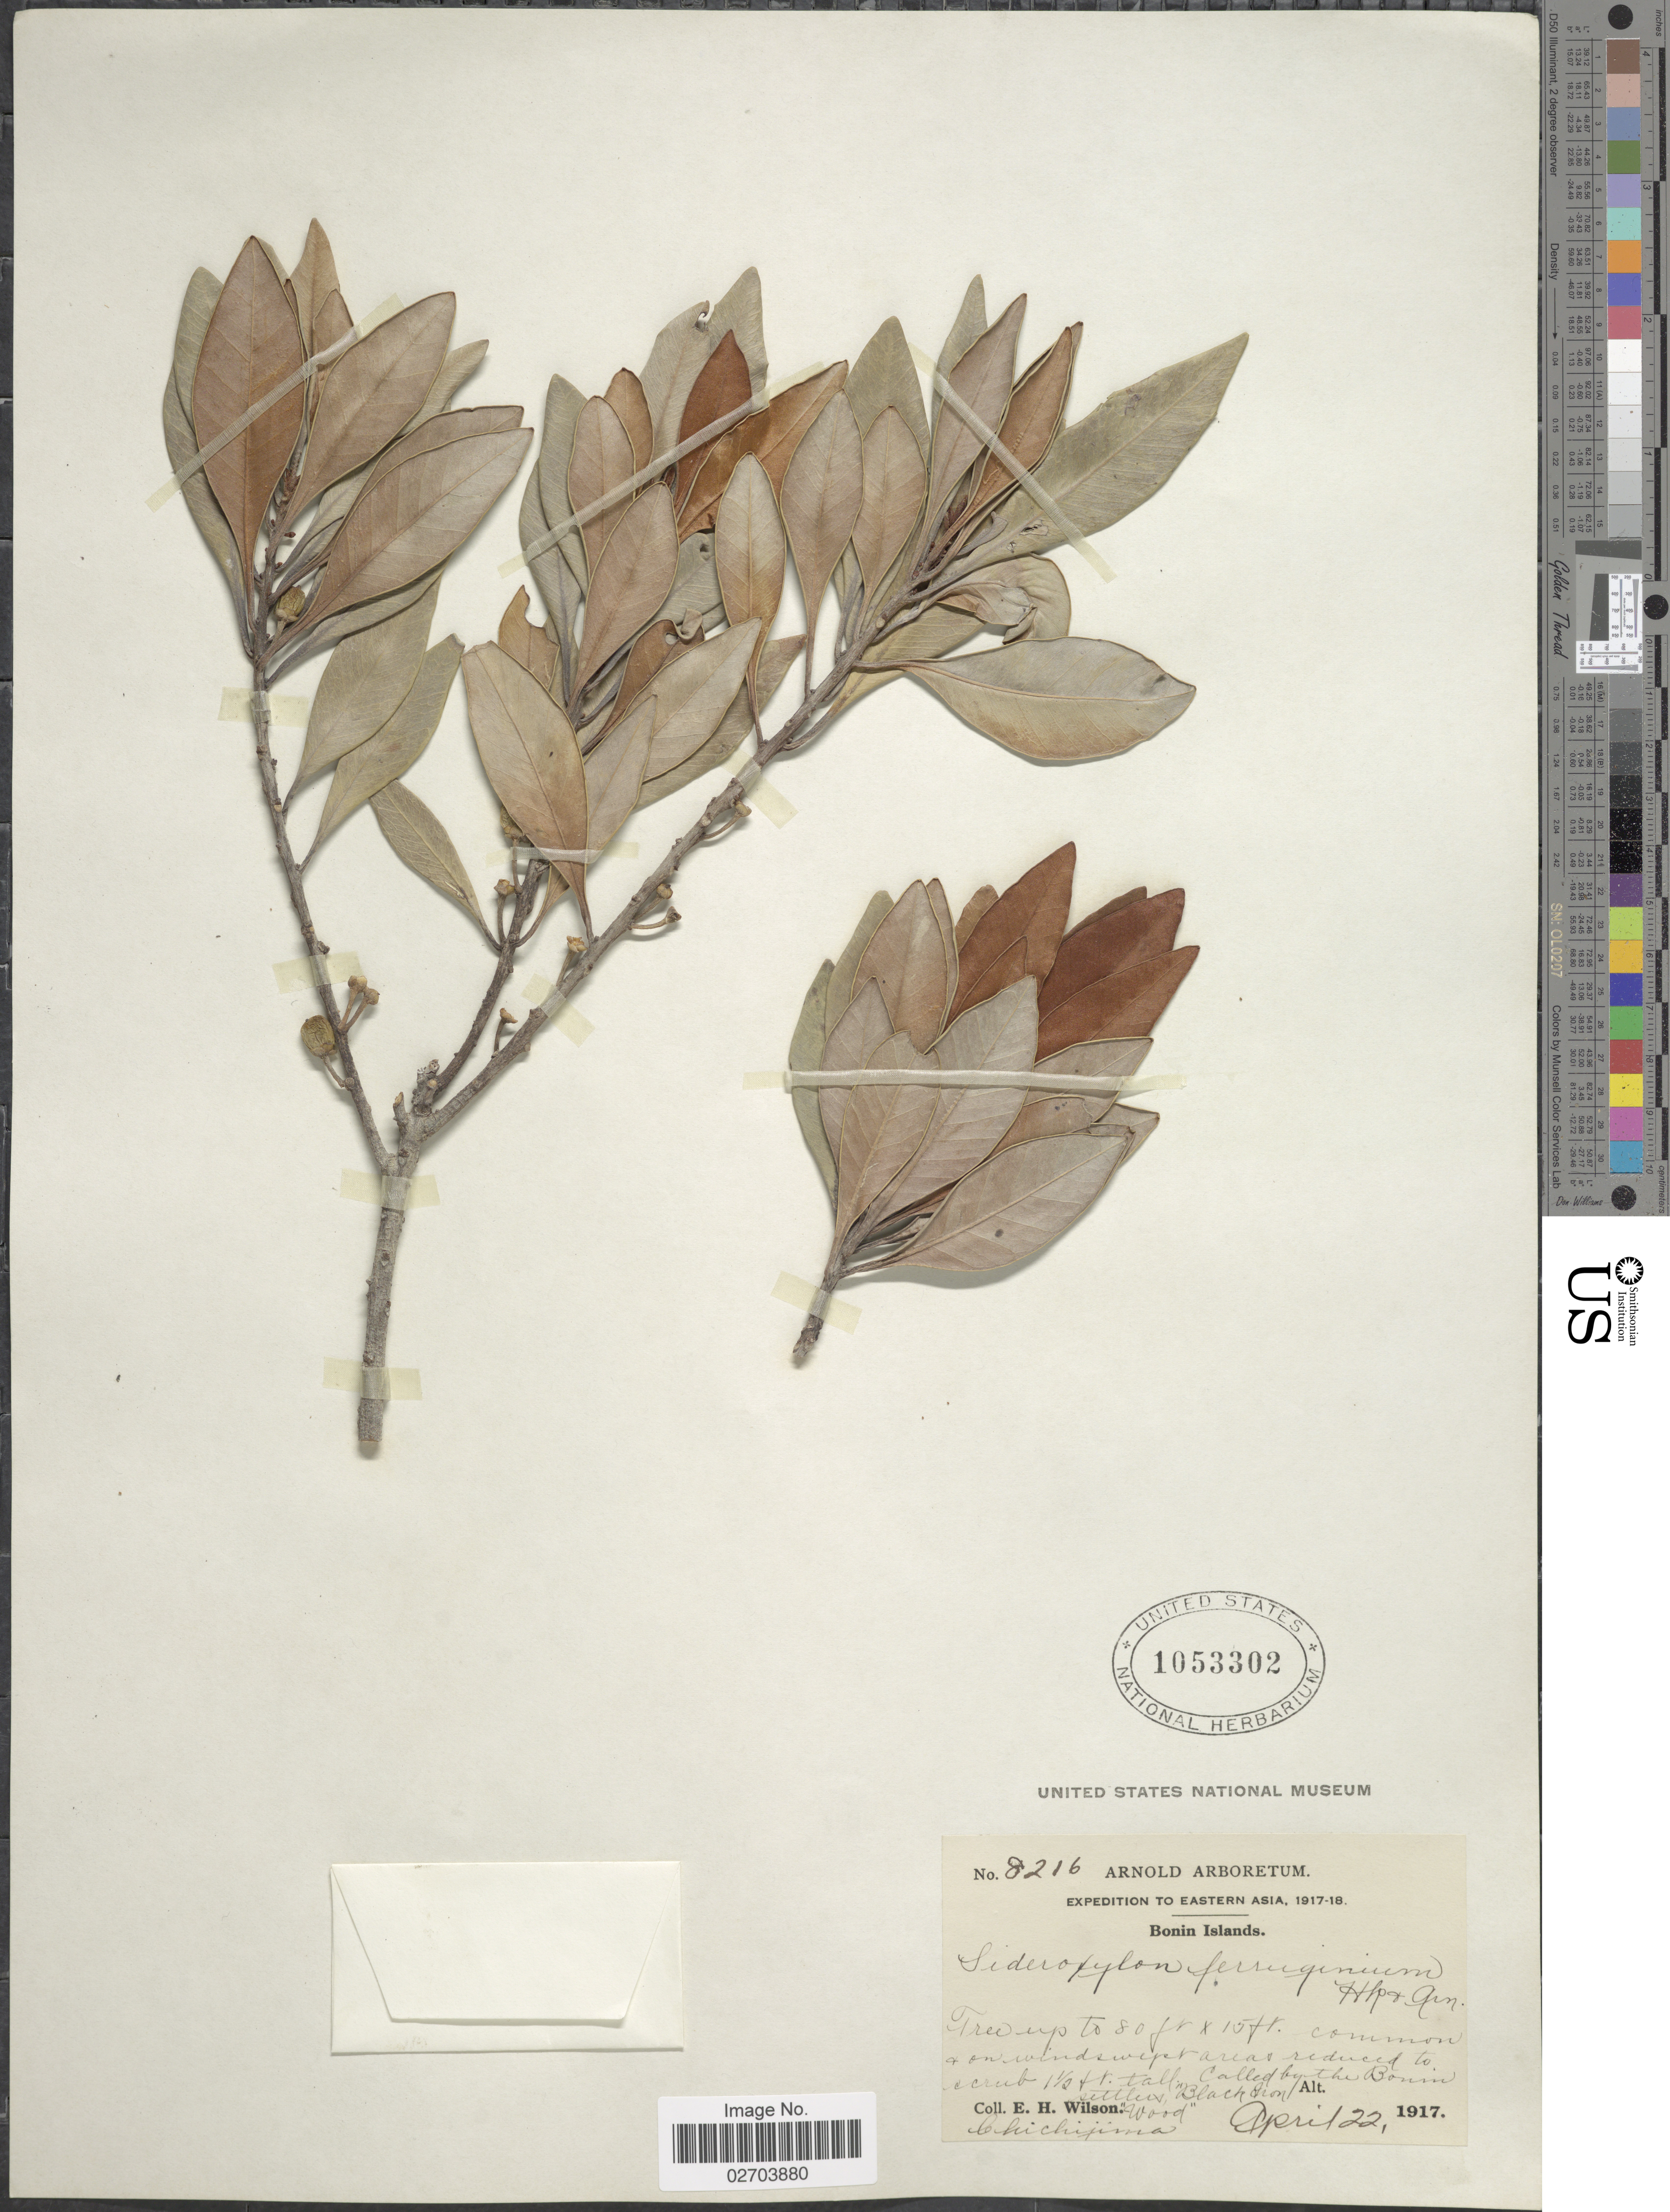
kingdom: Plantae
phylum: Tracheophyta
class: Magnoliopsida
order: Ericales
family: Sapotaceae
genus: Sideroxylon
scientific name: Sideroxylon obovatum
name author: Lam.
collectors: E. Wilson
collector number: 8216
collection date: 1917-04-22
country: Japan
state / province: Tokyo, Federal City of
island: Bonin Islands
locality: Bonin Islands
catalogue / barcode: US 1053302